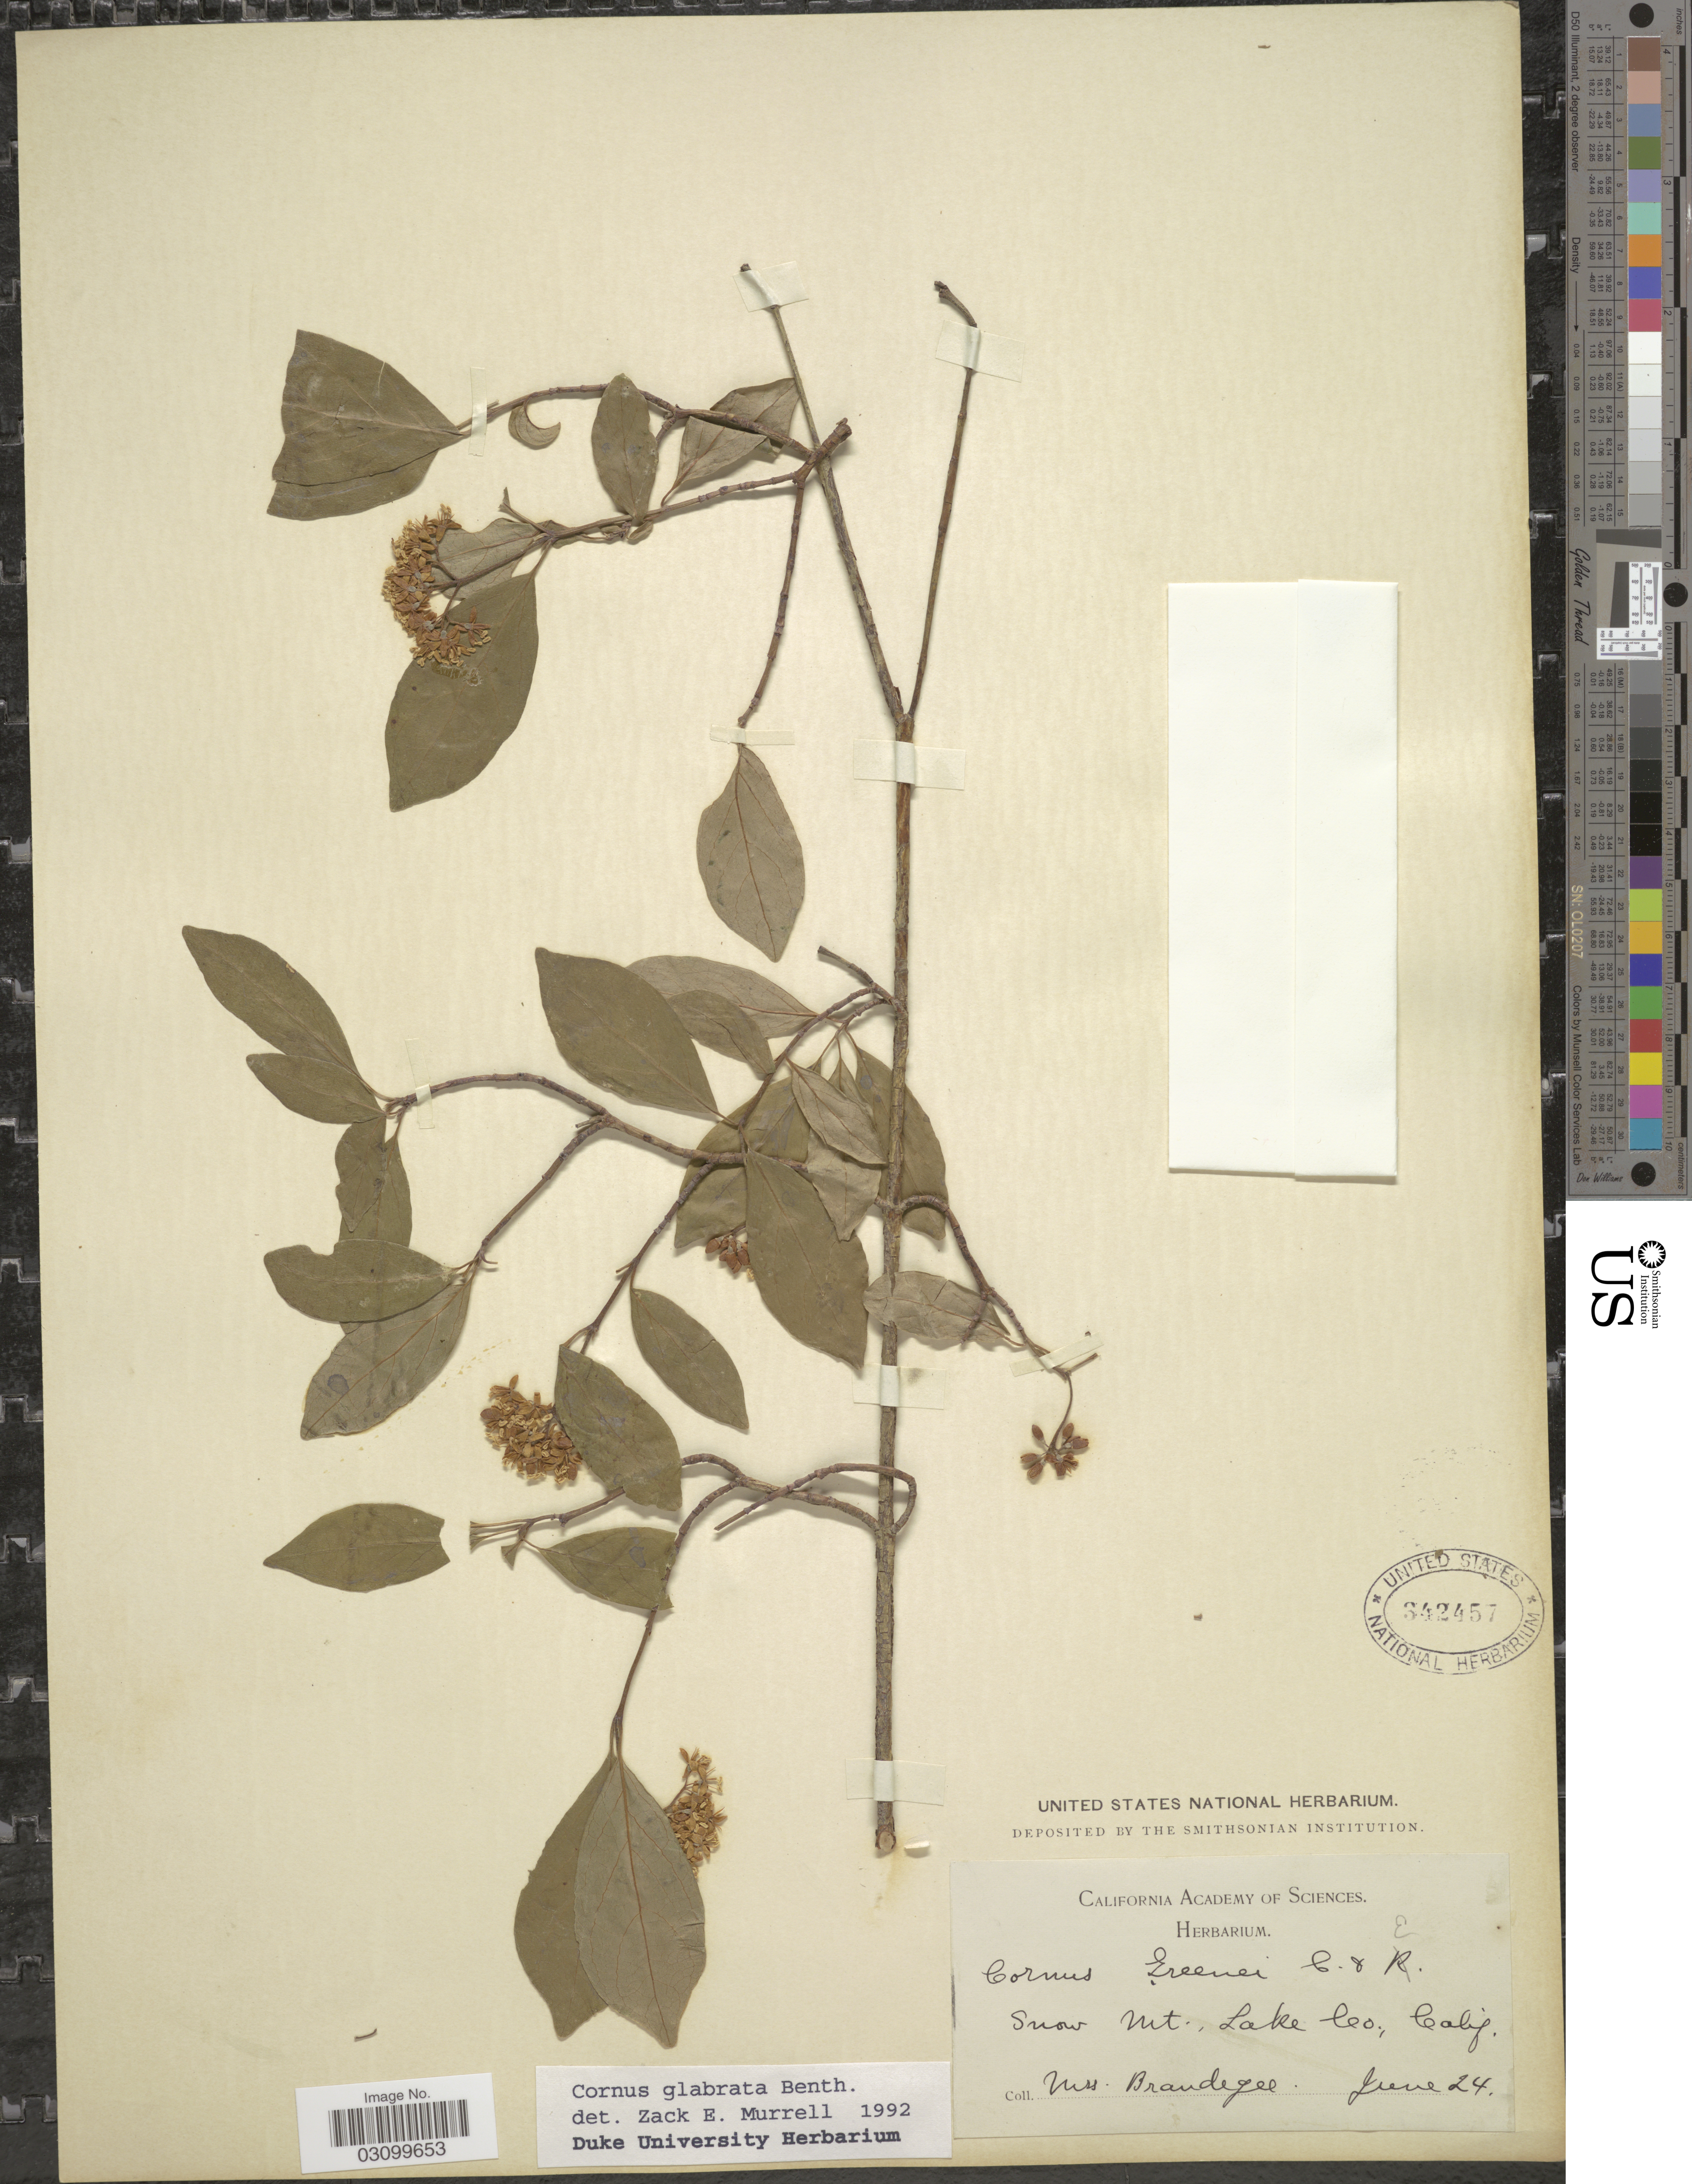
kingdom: Plantae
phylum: Tracheophyta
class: Magnoliopsida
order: Cornales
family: Cornaceae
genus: Cornus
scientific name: Cornus glabrata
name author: Benth.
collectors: M. K. Brandegee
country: United States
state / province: California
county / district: Lake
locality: Snow Mt., Lake Co.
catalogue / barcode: US 342457